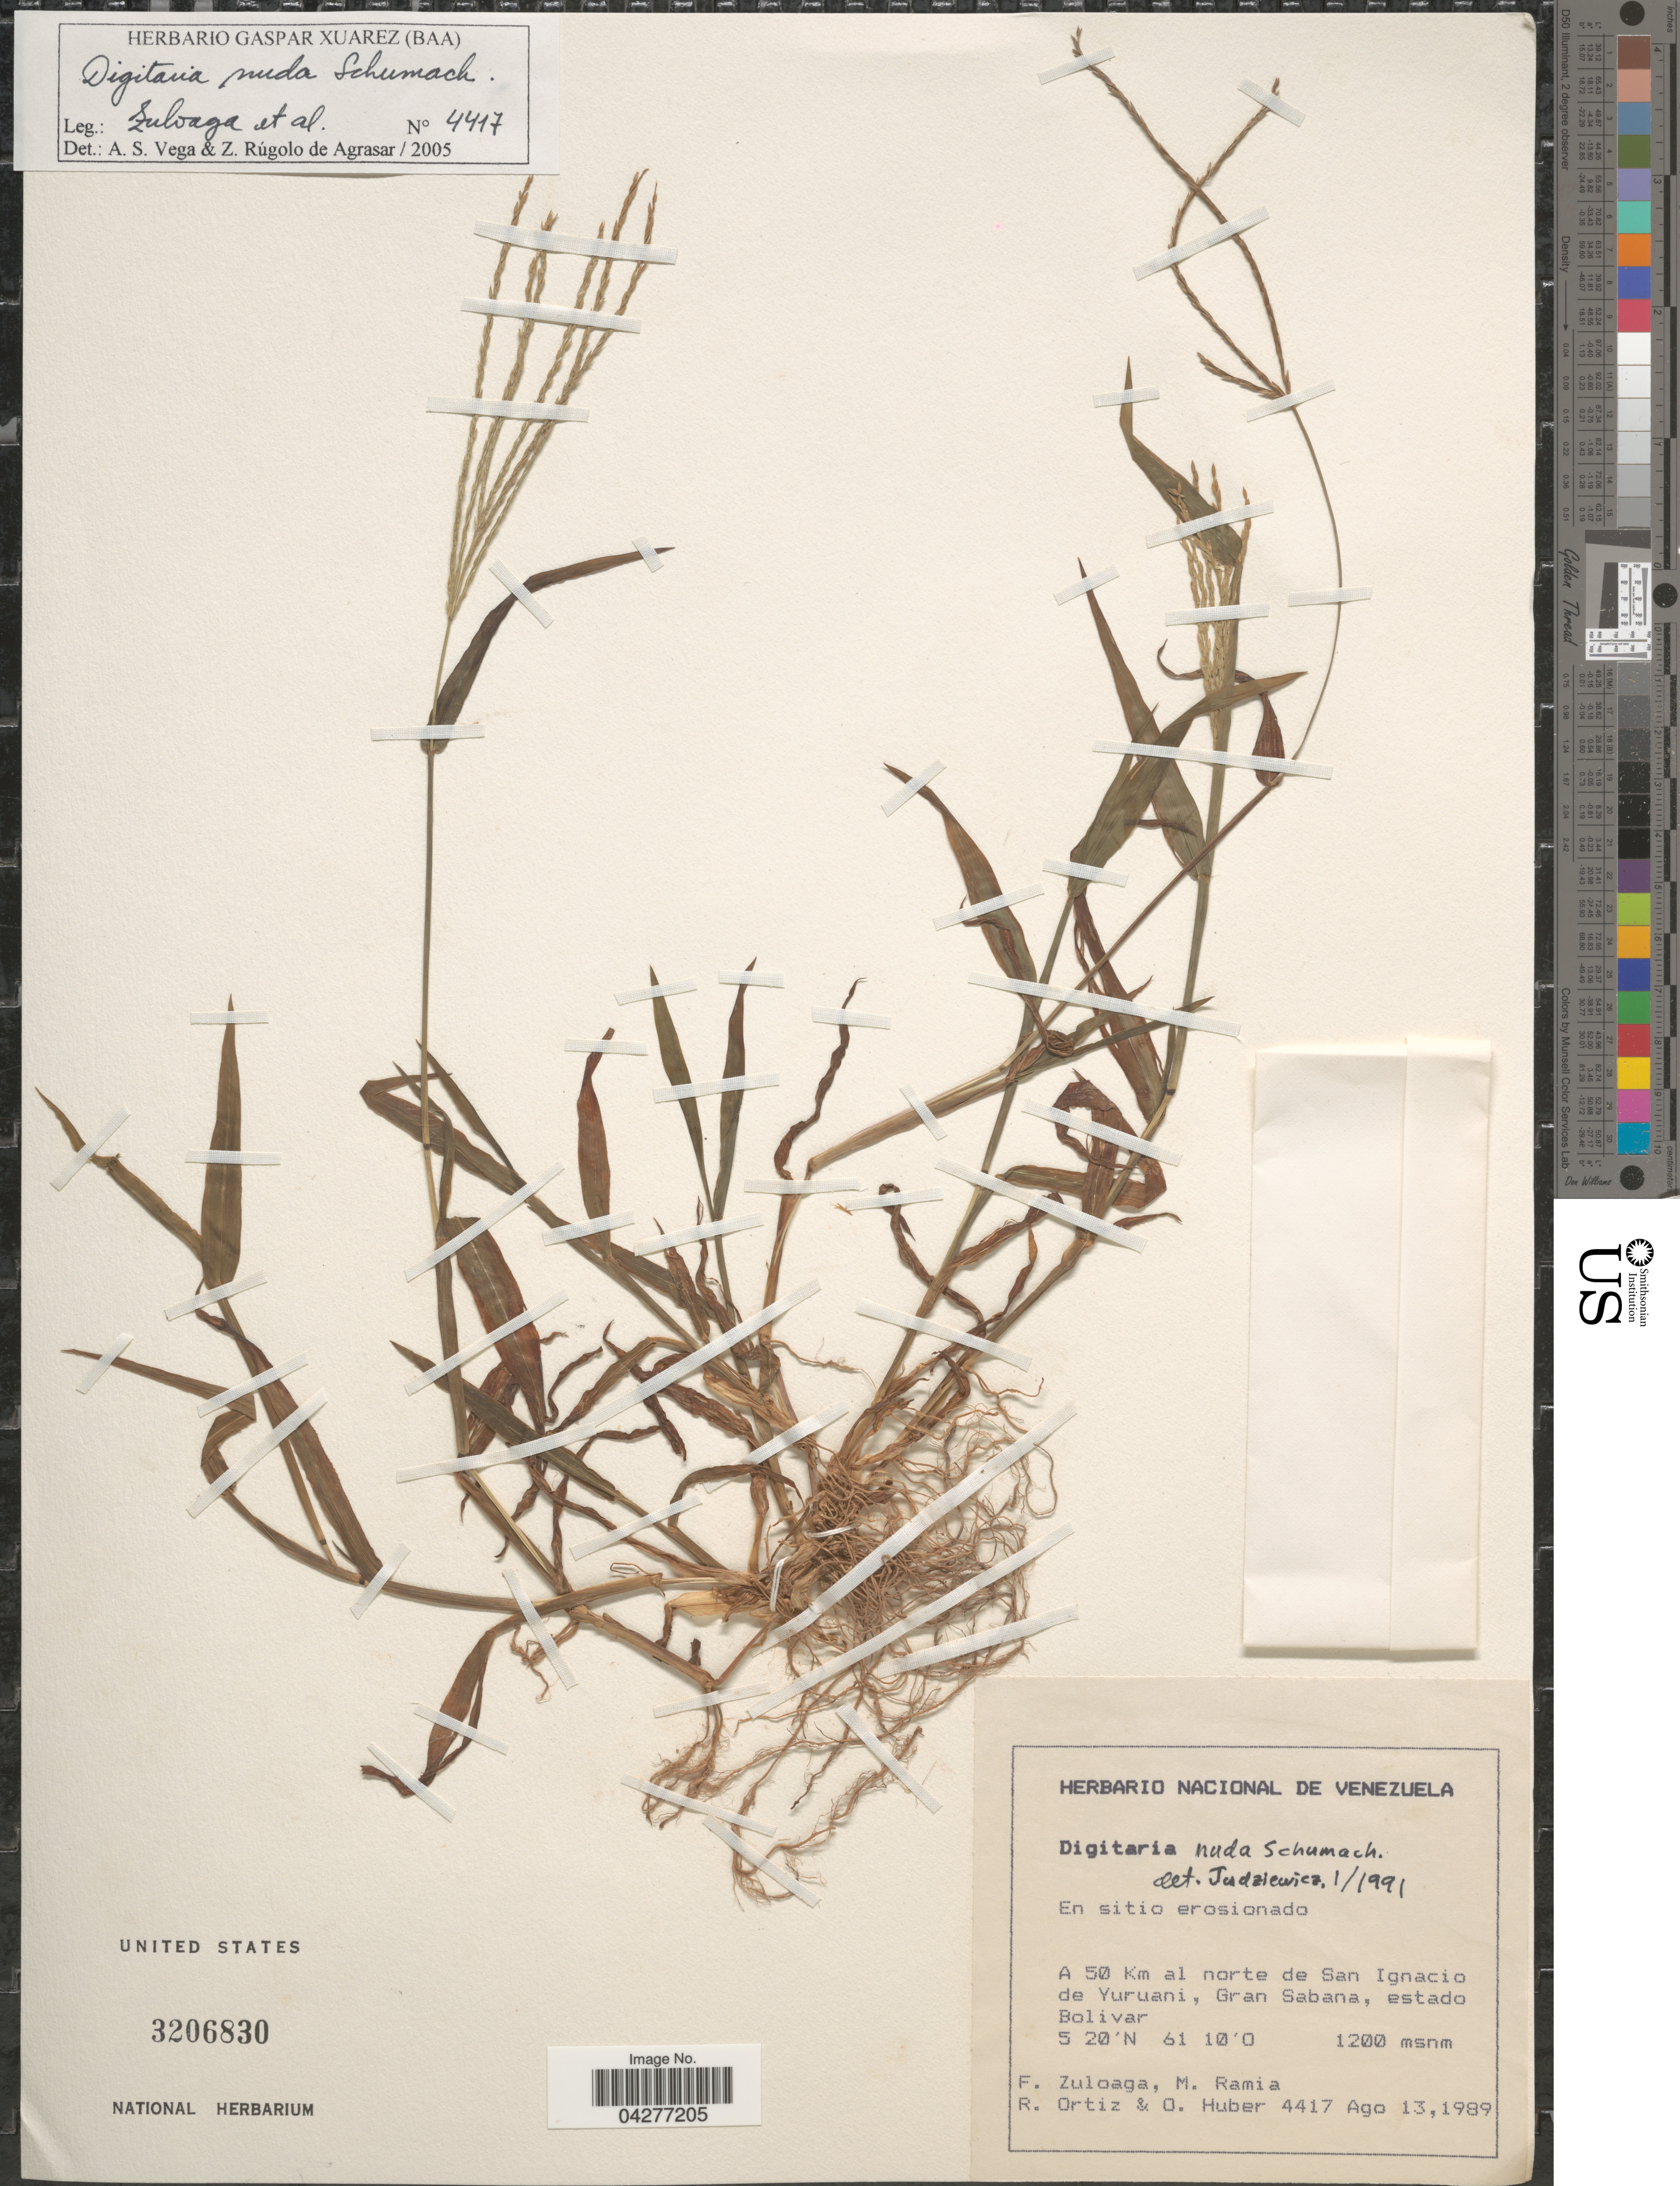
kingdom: Plantae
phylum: Tracheophyta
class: Liliopsida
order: Poales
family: Poaceae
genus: Digitaria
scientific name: Digitaria nuda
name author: Schumach.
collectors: F. Zuloaga, M. Ramia, R. Ortiz & O. Huber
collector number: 4417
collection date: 1989-08-13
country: Venezuela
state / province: Bolivar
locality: A 50 Km al norte de San Ignacio de Yuruani, Gran Sabana.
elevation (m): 1200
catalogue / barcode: US 3206830